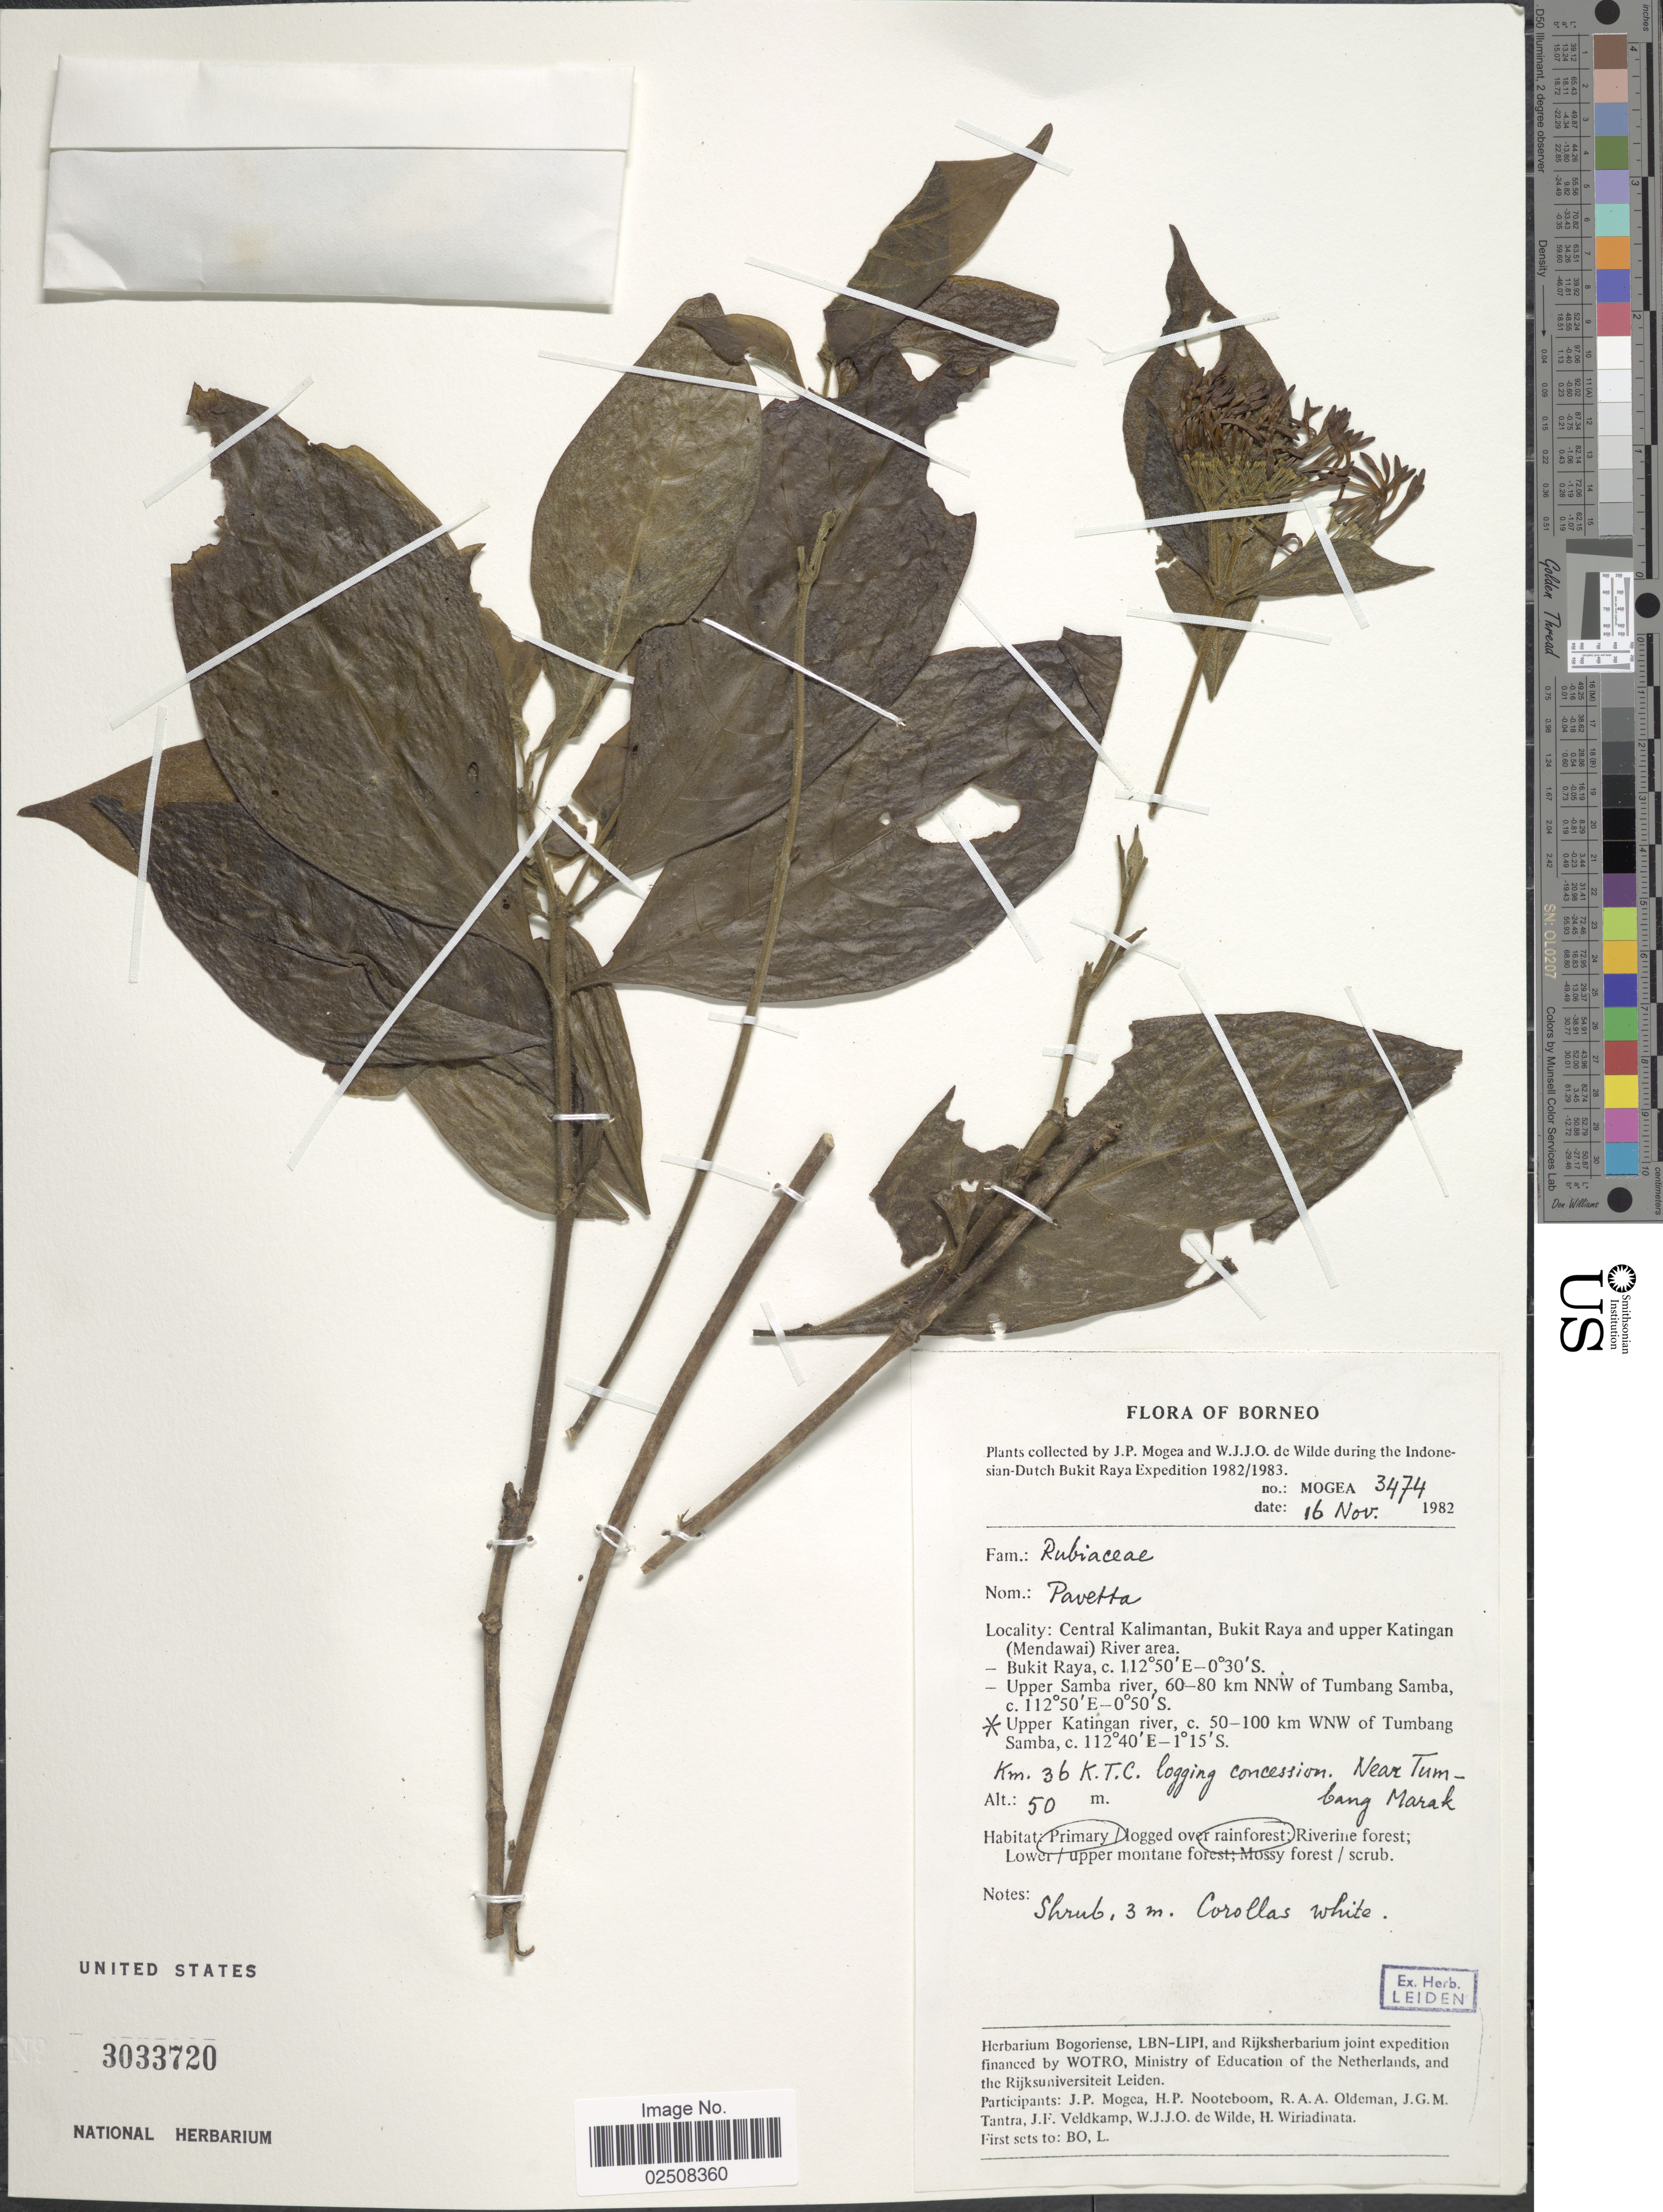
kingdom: Plantae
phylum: Tracheophyta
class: Magnoliopsida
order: Gentianales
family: Rubiaceae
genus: Pavetta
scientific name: Pavetta sp.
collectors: J. Mogea & W. J. de Wilde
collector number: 3474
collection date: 1982-11-16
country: Indonesia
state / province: Kalimantan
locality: Borneo, Central Kalimantan, Bukit Raya and upper Katingan (Mendawai) River area, Upper Katingan river, c 50-100 km WNW of Tumbang Samba, Km 36 K.T.C. logging concession. Near Tumbang Marak, primary rainforest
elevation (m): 50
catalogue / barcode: US 3033720